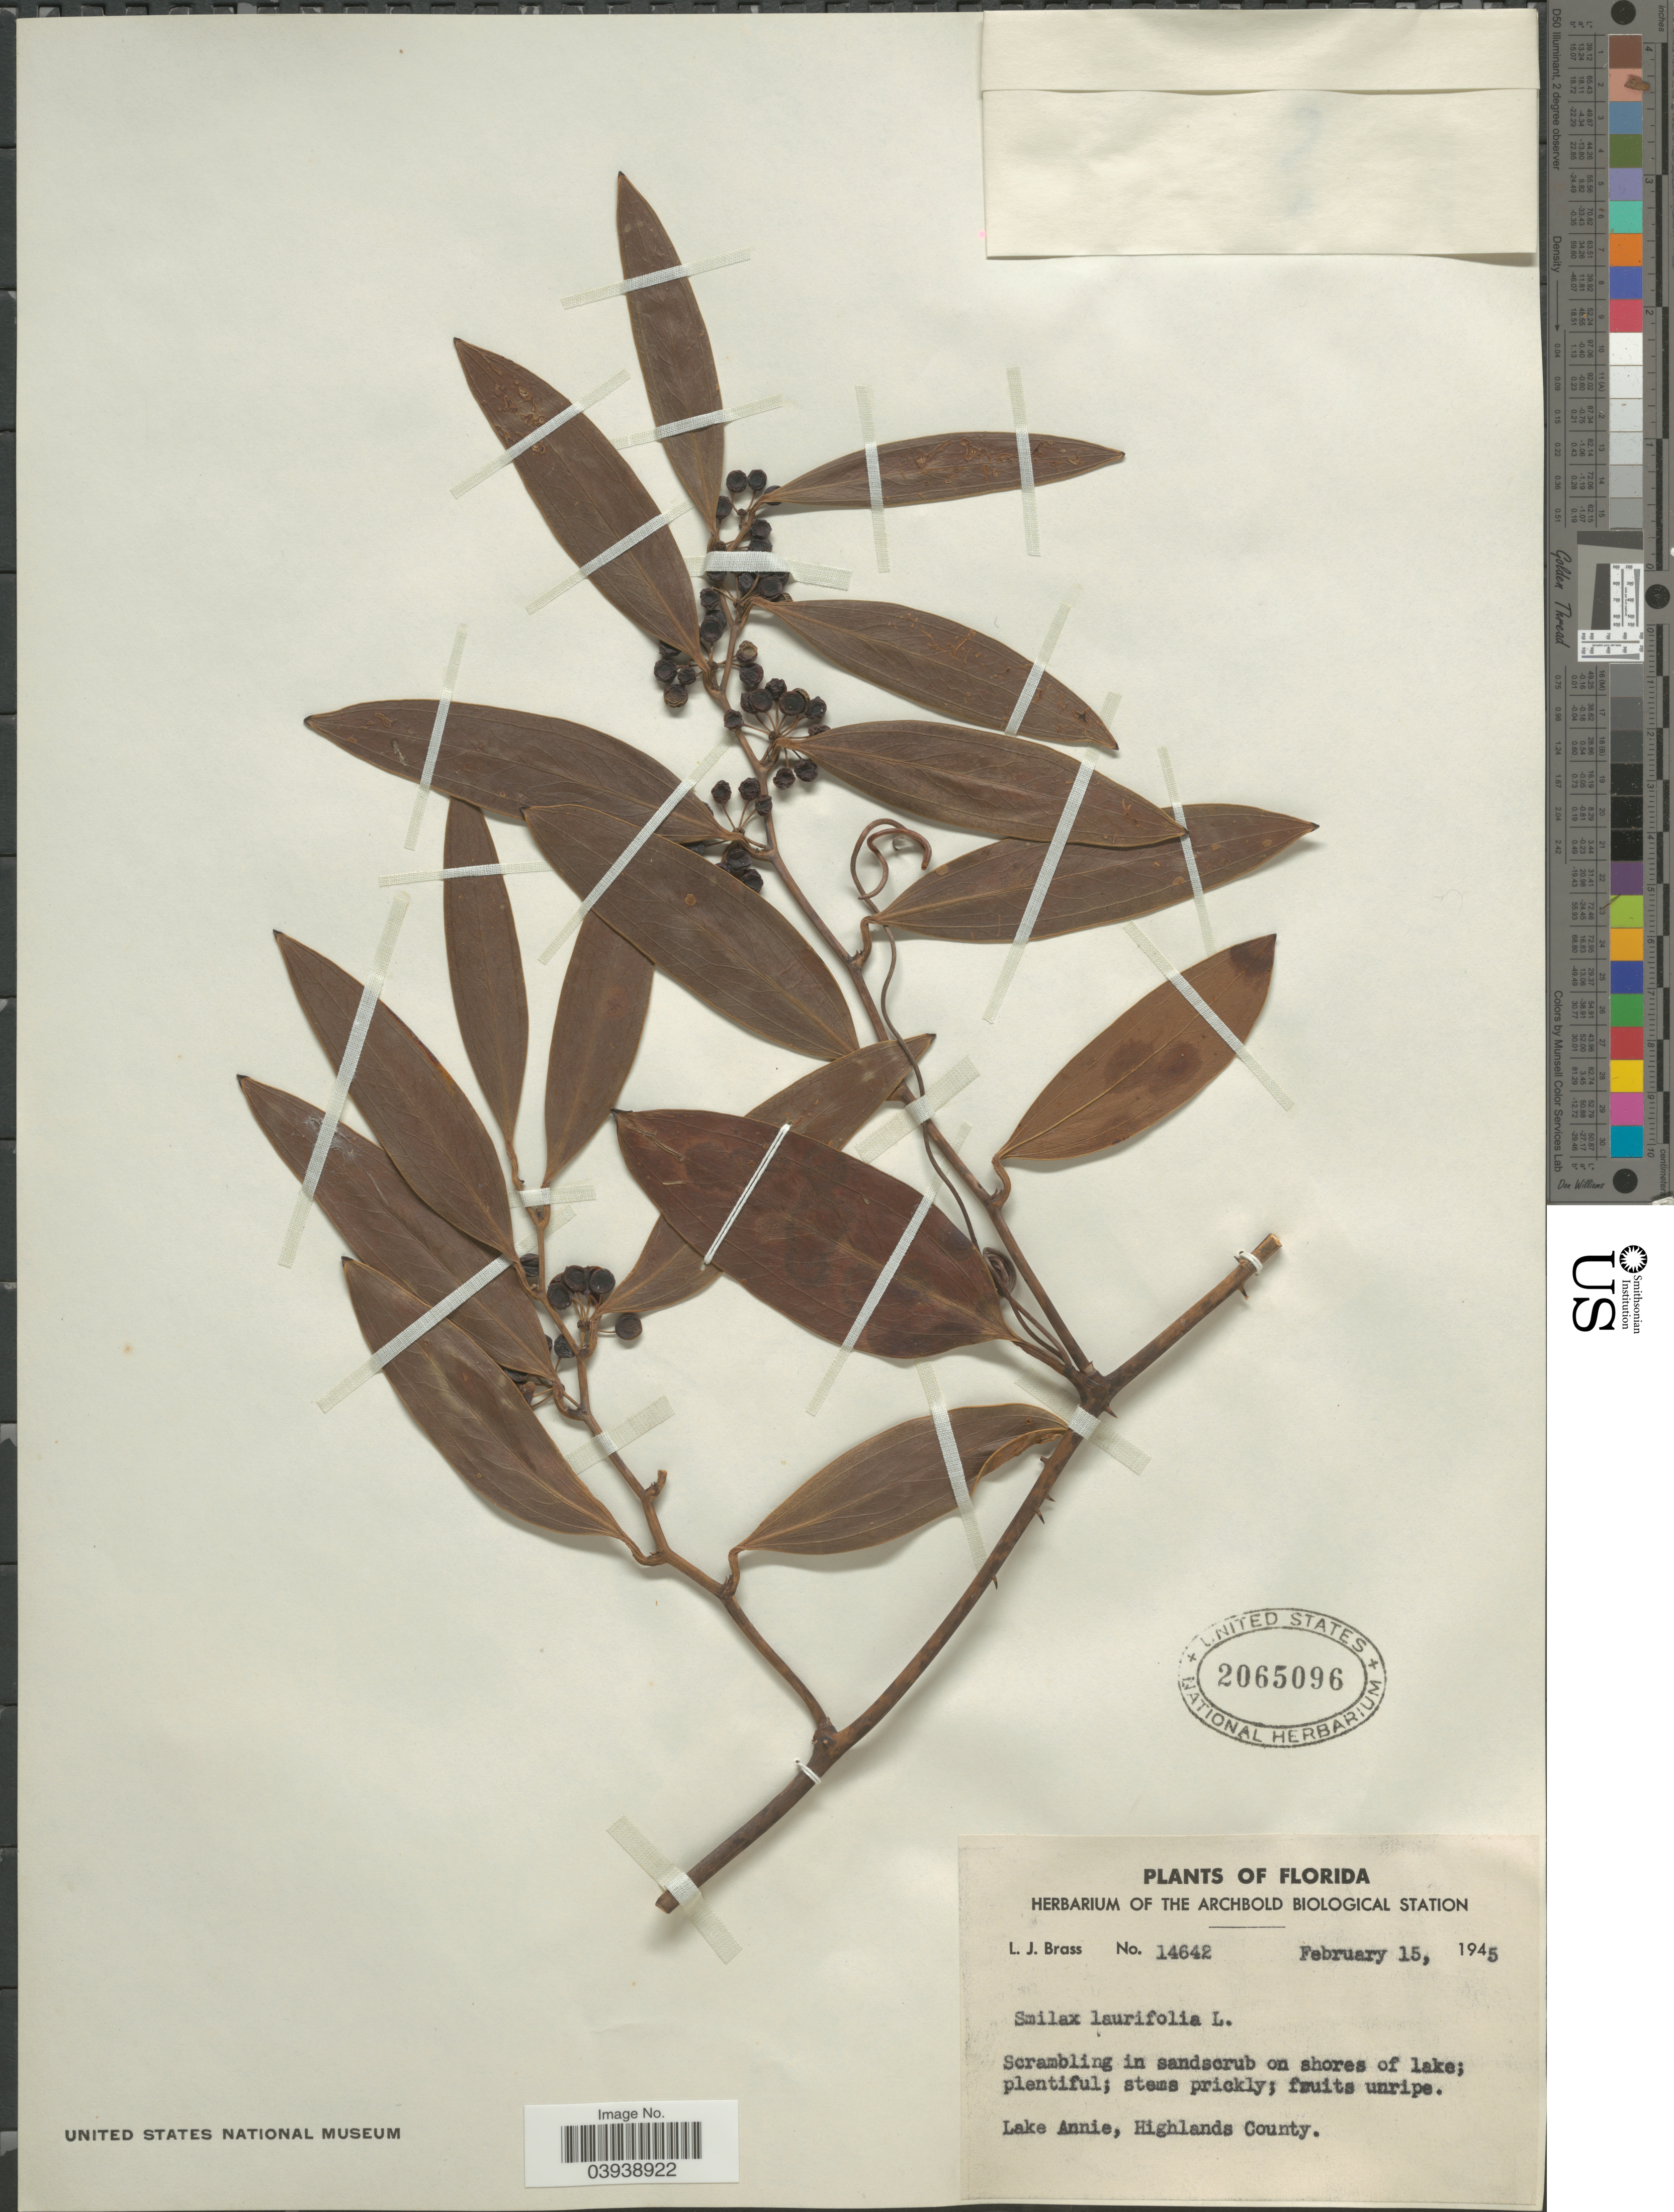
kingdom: Plantae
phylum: Tracheophyta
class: Liliopsida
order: Liliales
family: Smilacaceae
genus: Smilax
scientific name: Smilax laurifolia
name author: L.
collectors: L. J. Brass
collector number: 14642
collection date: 1945-02-15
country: United States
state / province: Florida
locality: Lake Annie, Highlands County.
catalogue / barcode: US 2065096